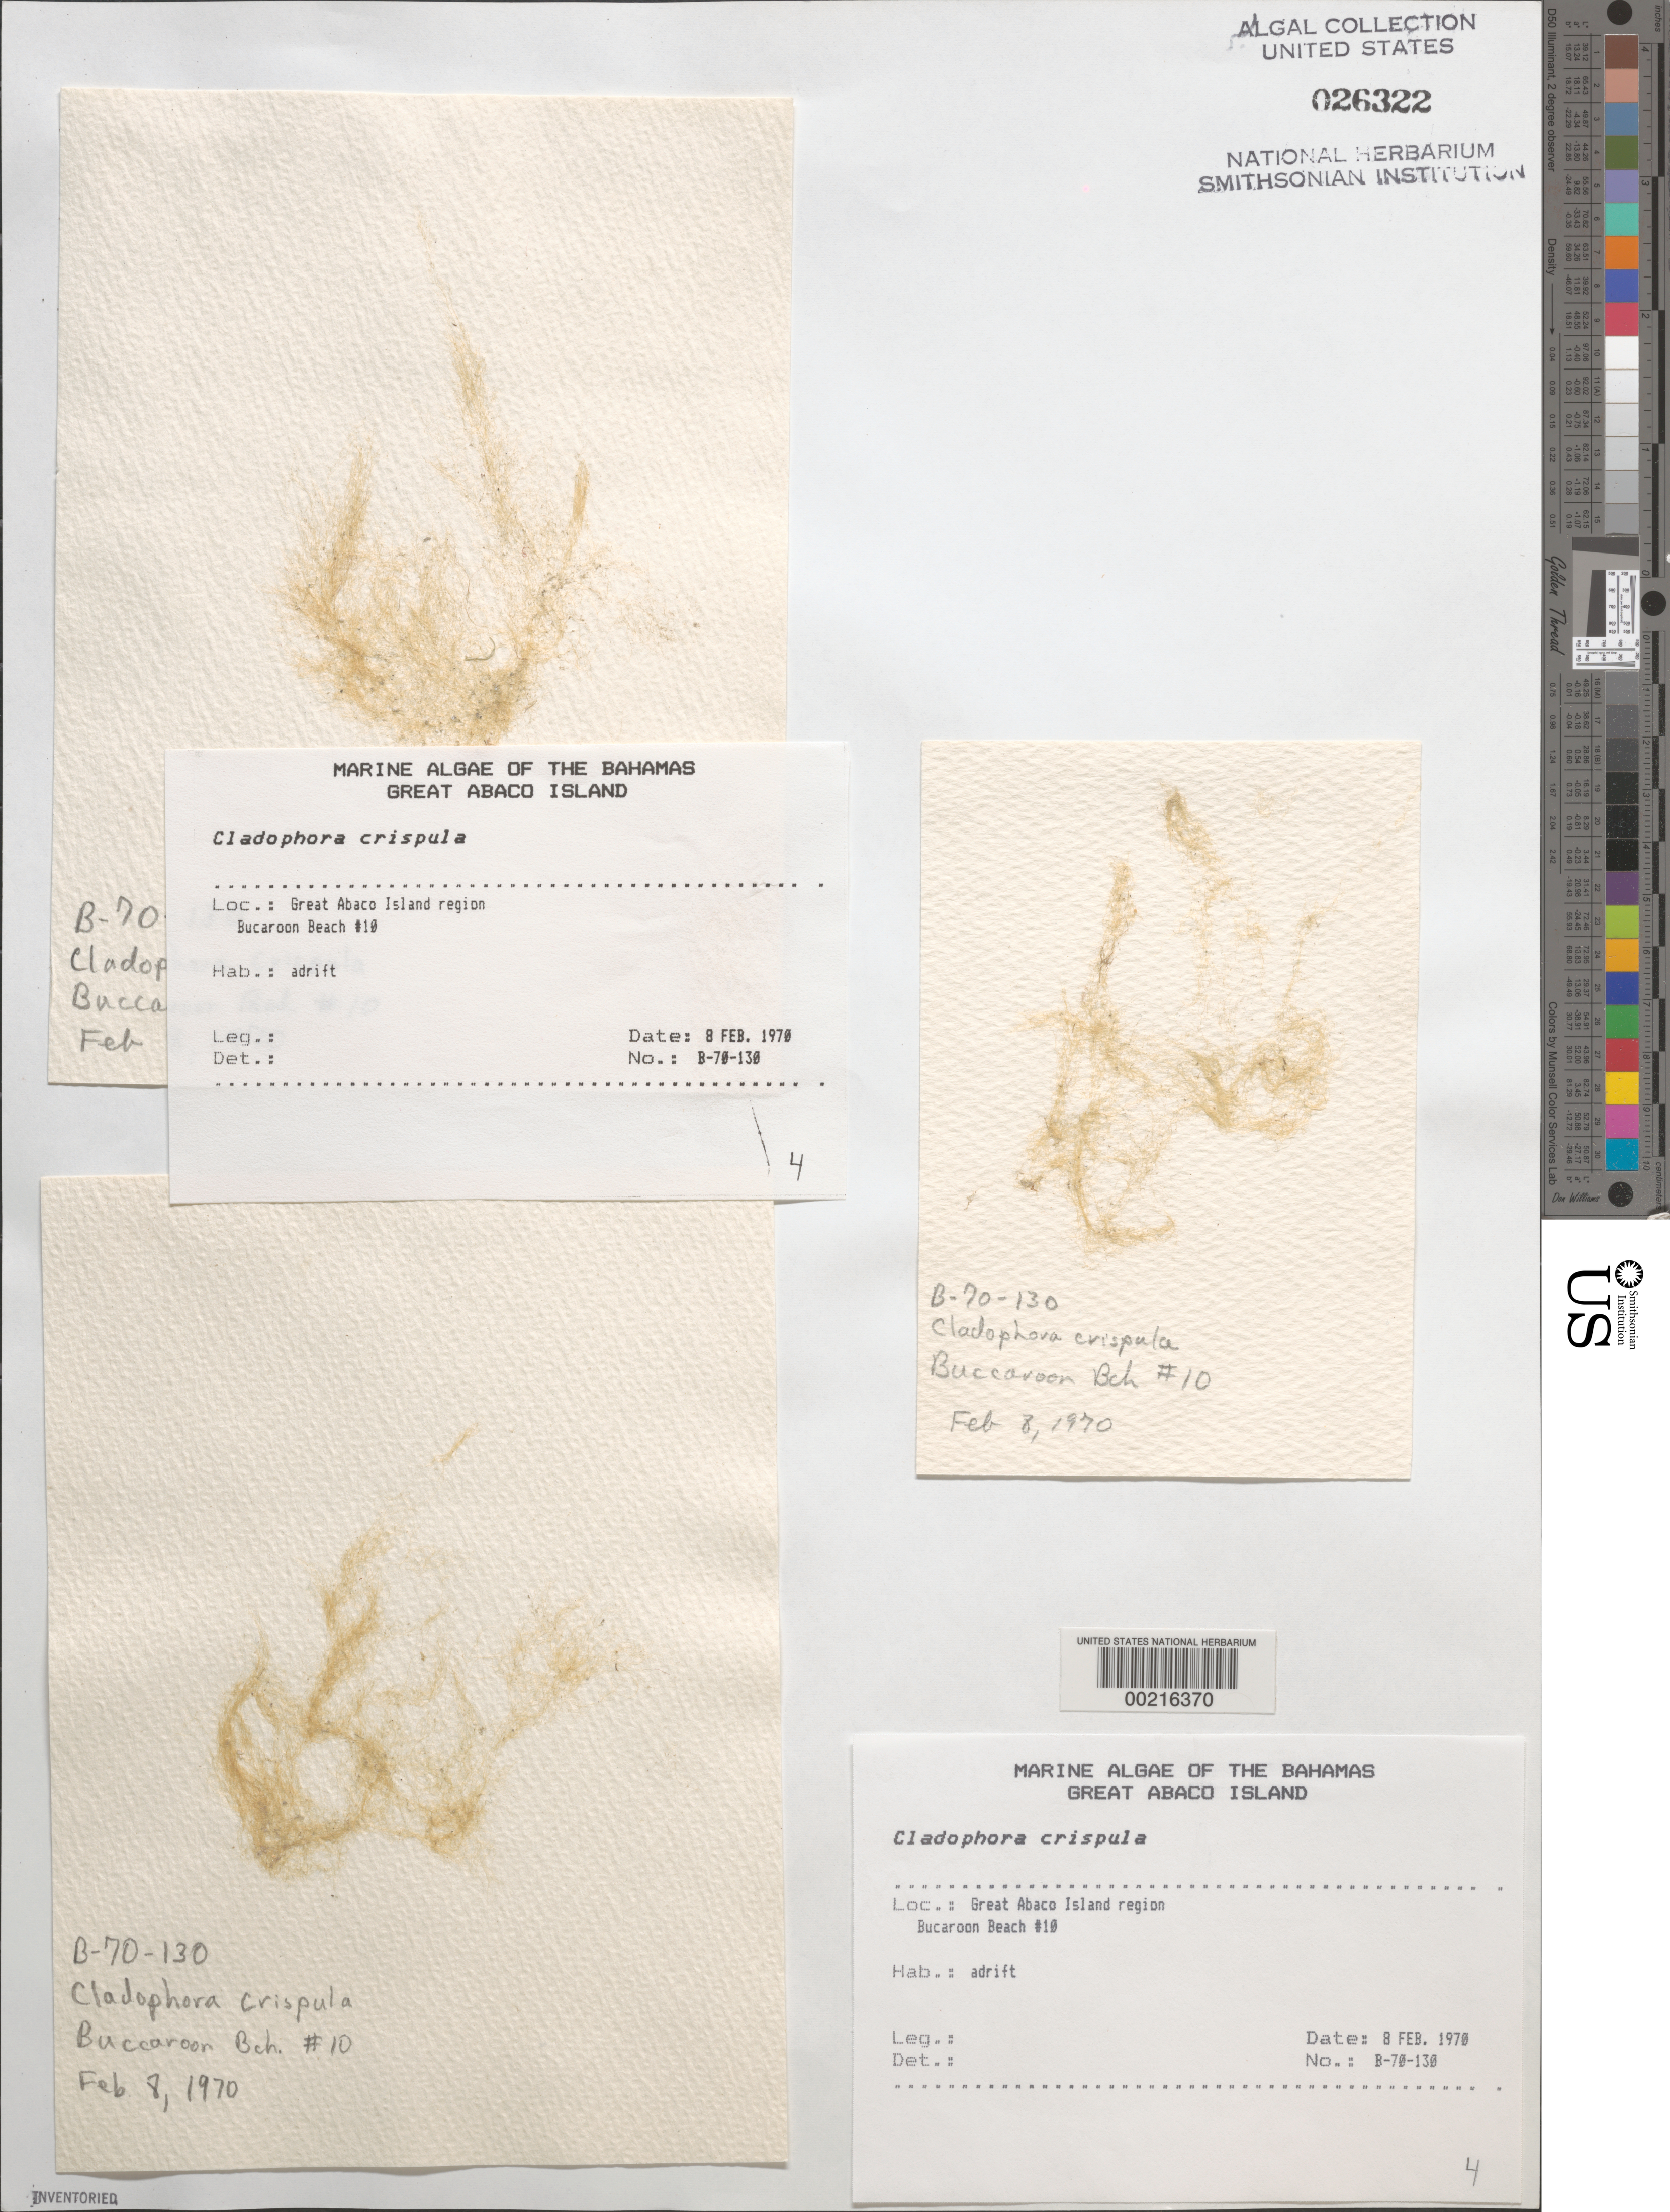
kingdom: Plantae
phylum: Chlorophyta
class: Ulvophyceae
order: Cladophorales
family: Cladophoraceae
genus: Cladophora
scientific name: Cladophora crispula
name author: Vickers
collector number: B-70-130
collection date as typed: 08 Feb 1970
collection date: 1970-02-08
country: Bahamas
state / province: Abaco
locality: Buckaroon beach, great abaco island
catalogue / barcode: US 26322